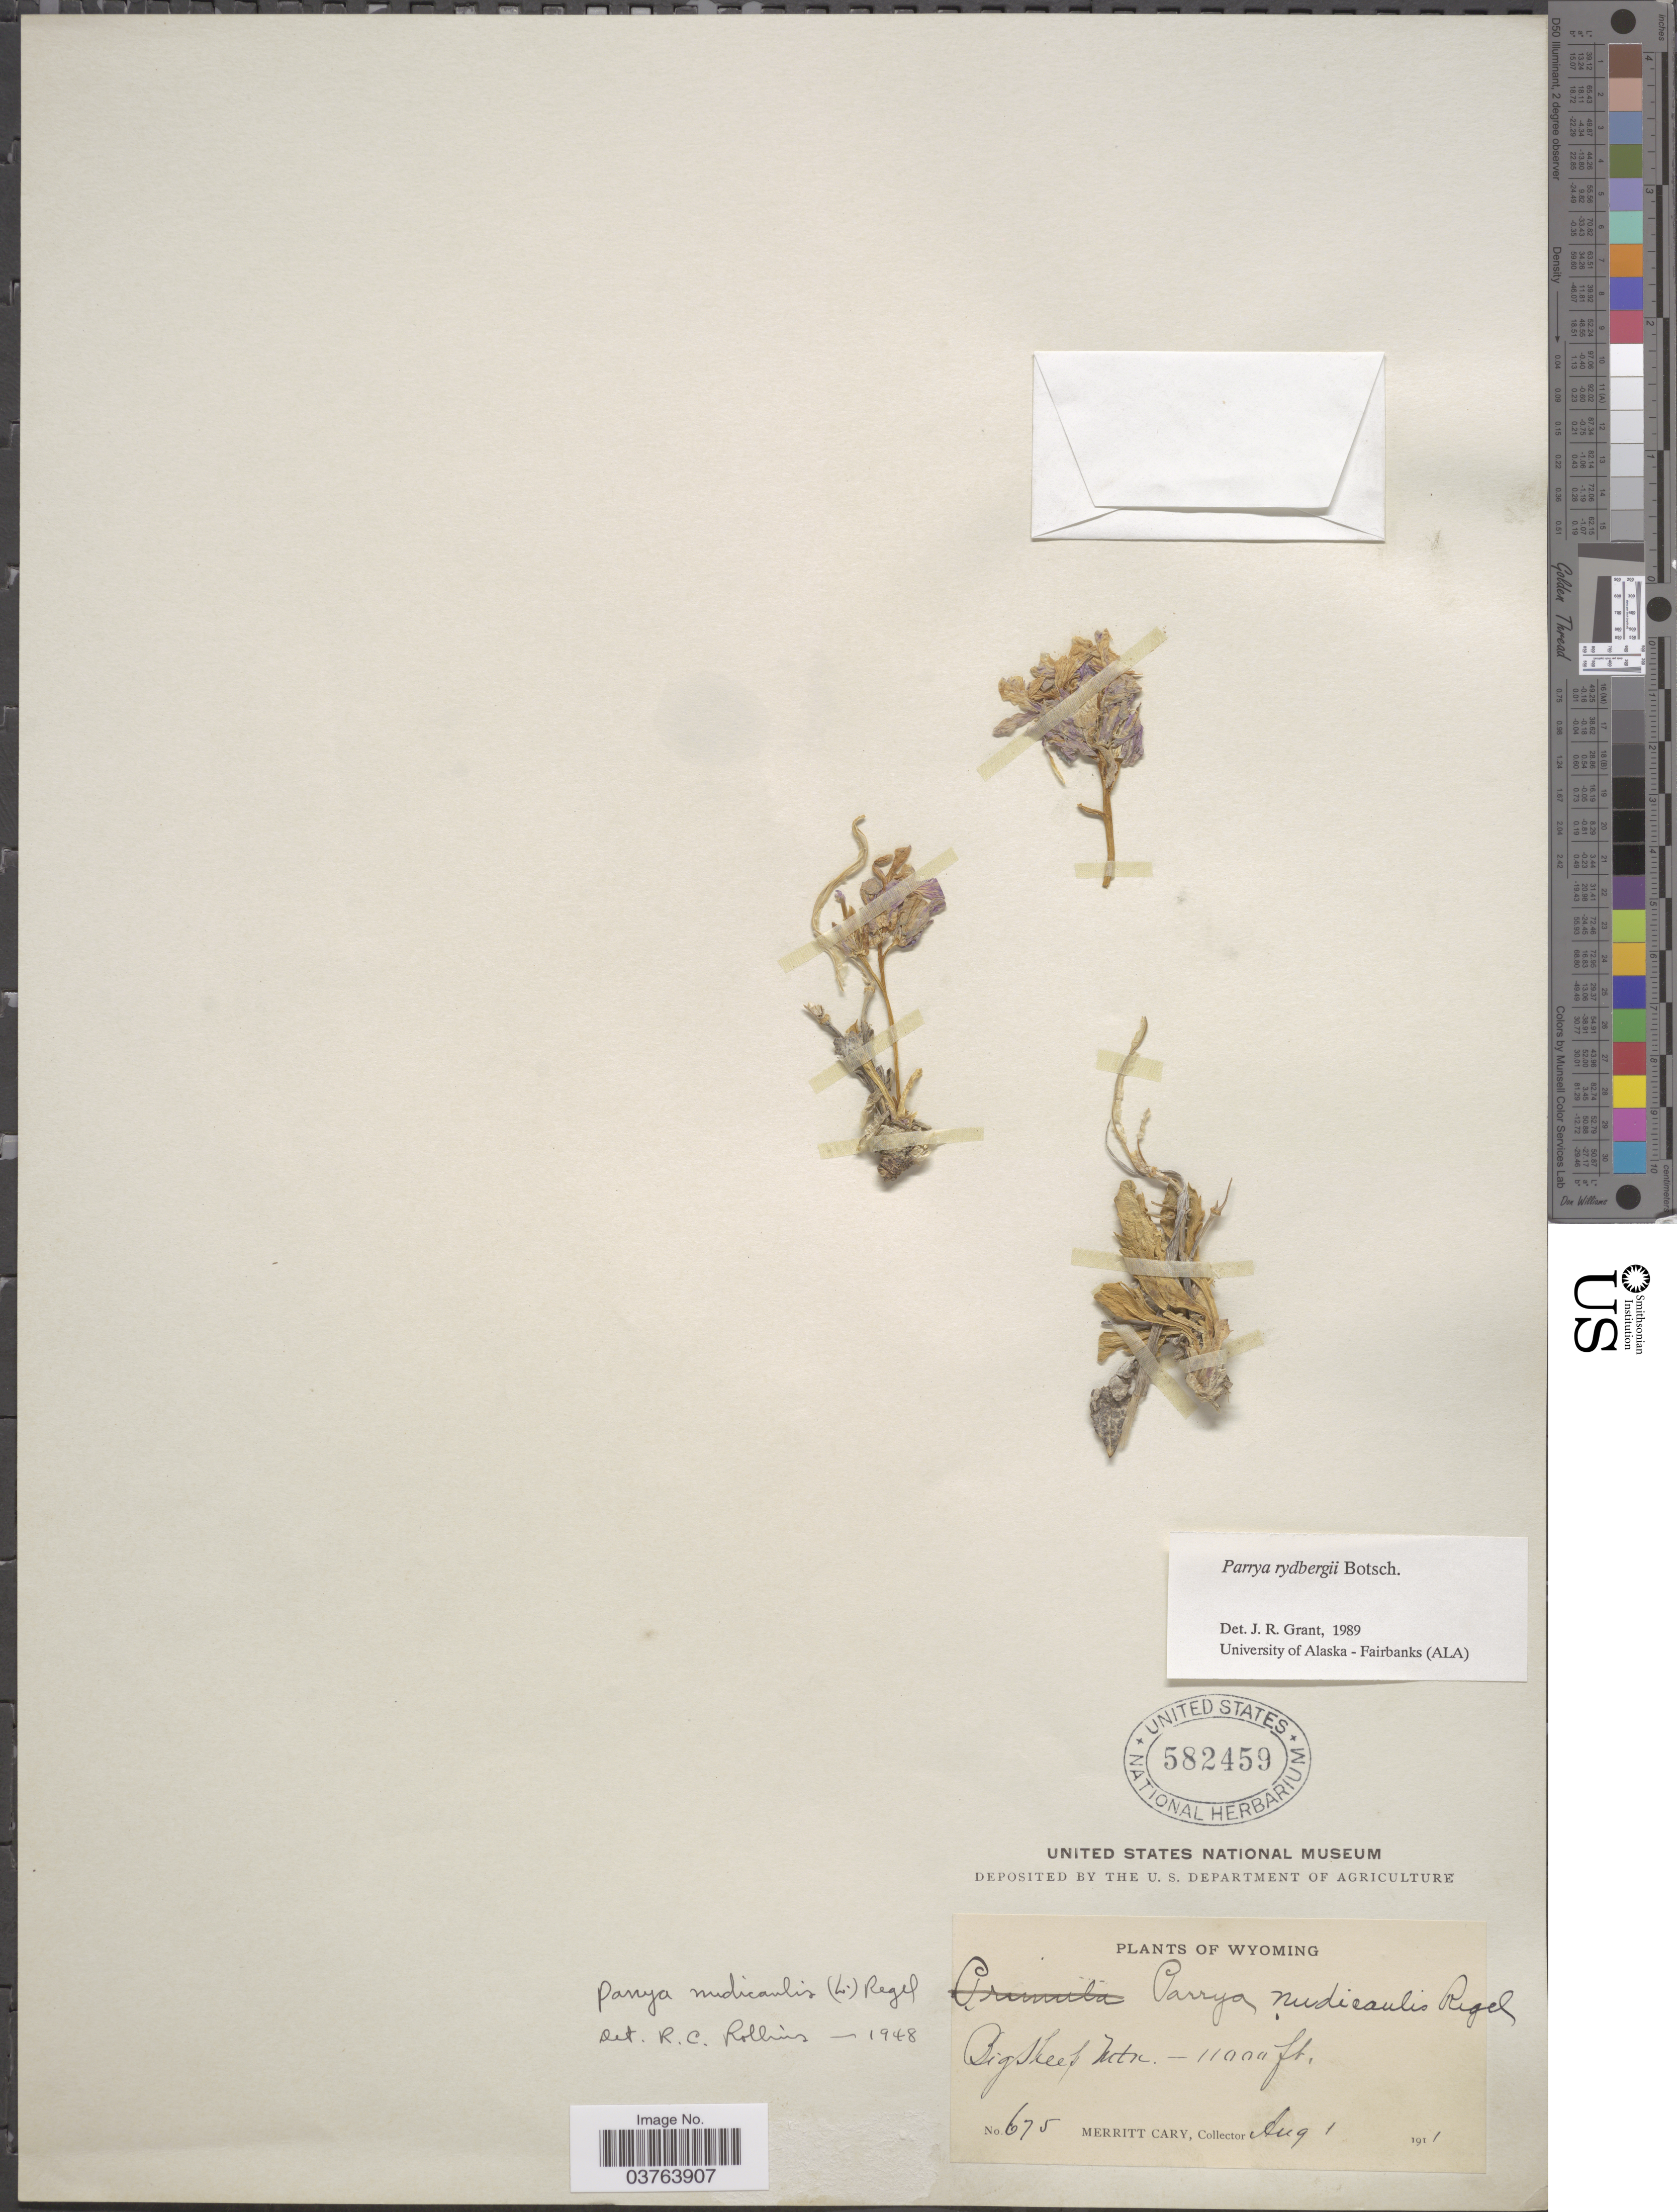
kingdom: Plantae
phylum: Tracheophyta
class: Magnoliopsida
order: Brassicales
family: Brassicaceae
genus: Parrya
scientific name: Parrya rydbergii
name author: Botsch.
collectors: M. Cary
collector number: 675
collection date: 1911-08-01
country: United States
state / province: Wyoming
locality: Big Sheep Mtn.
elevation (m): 3353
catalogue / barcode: US 582459